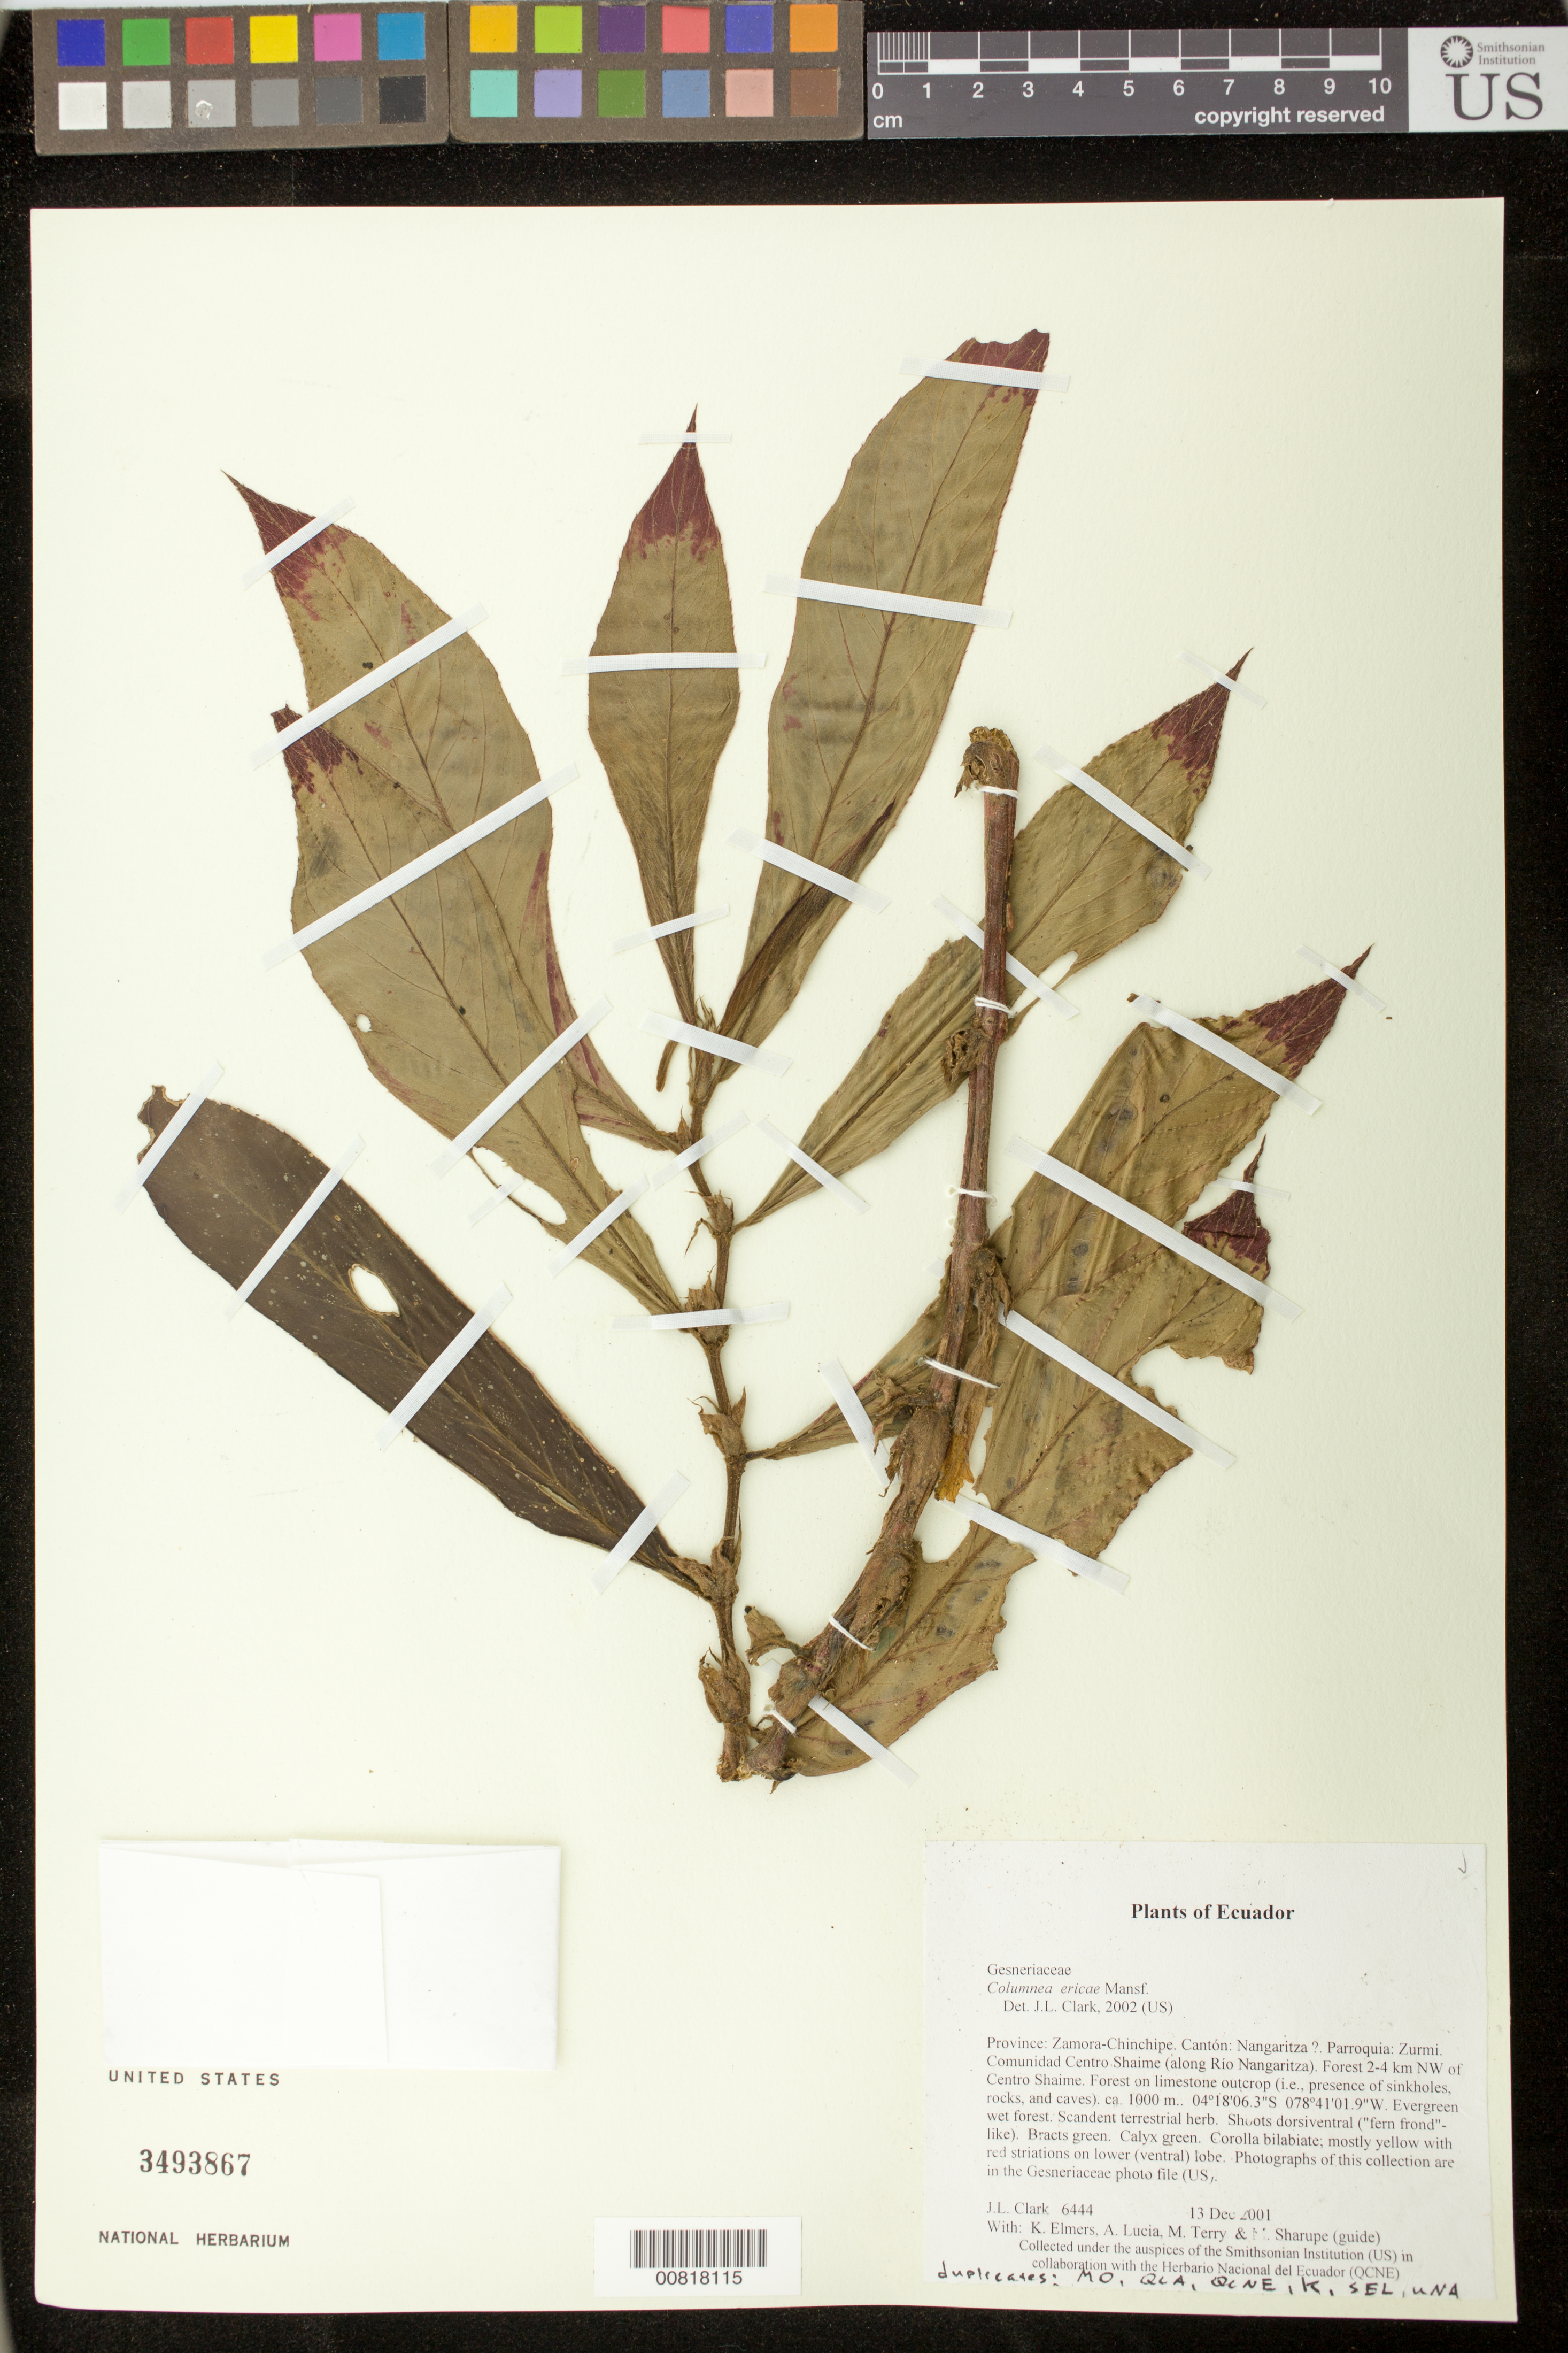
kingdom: Plantae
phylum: Tracheophyta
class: Magnoliopsida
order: Lamiales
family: Gesneriaceae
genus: Columnea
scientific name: Columnea ericae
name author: Mansf.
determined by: Clark, J. L., (SEL), The Marie Selby Botanical Garden (UNITED STATES)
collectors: J. L. Clark, K. Elmers, A. Lucia, M. Terry & M. Sharupe (guide)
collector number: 6444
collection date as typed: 13 Dec 2001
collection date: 2001-12-13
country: Ecuador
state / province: Zamora-Chinchipe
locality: Nangaritza. Parroquia: Zurmi. Comunidad Centro Shaime (along Río Nangaritza). Forest 2-4 km NW of Centro Shaime. Forest on limestone outcrop (i.e., presence of sinkholes, rocks, and caves).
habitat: Evergreen wet forest.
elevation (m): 1000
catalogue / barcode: US 3493867